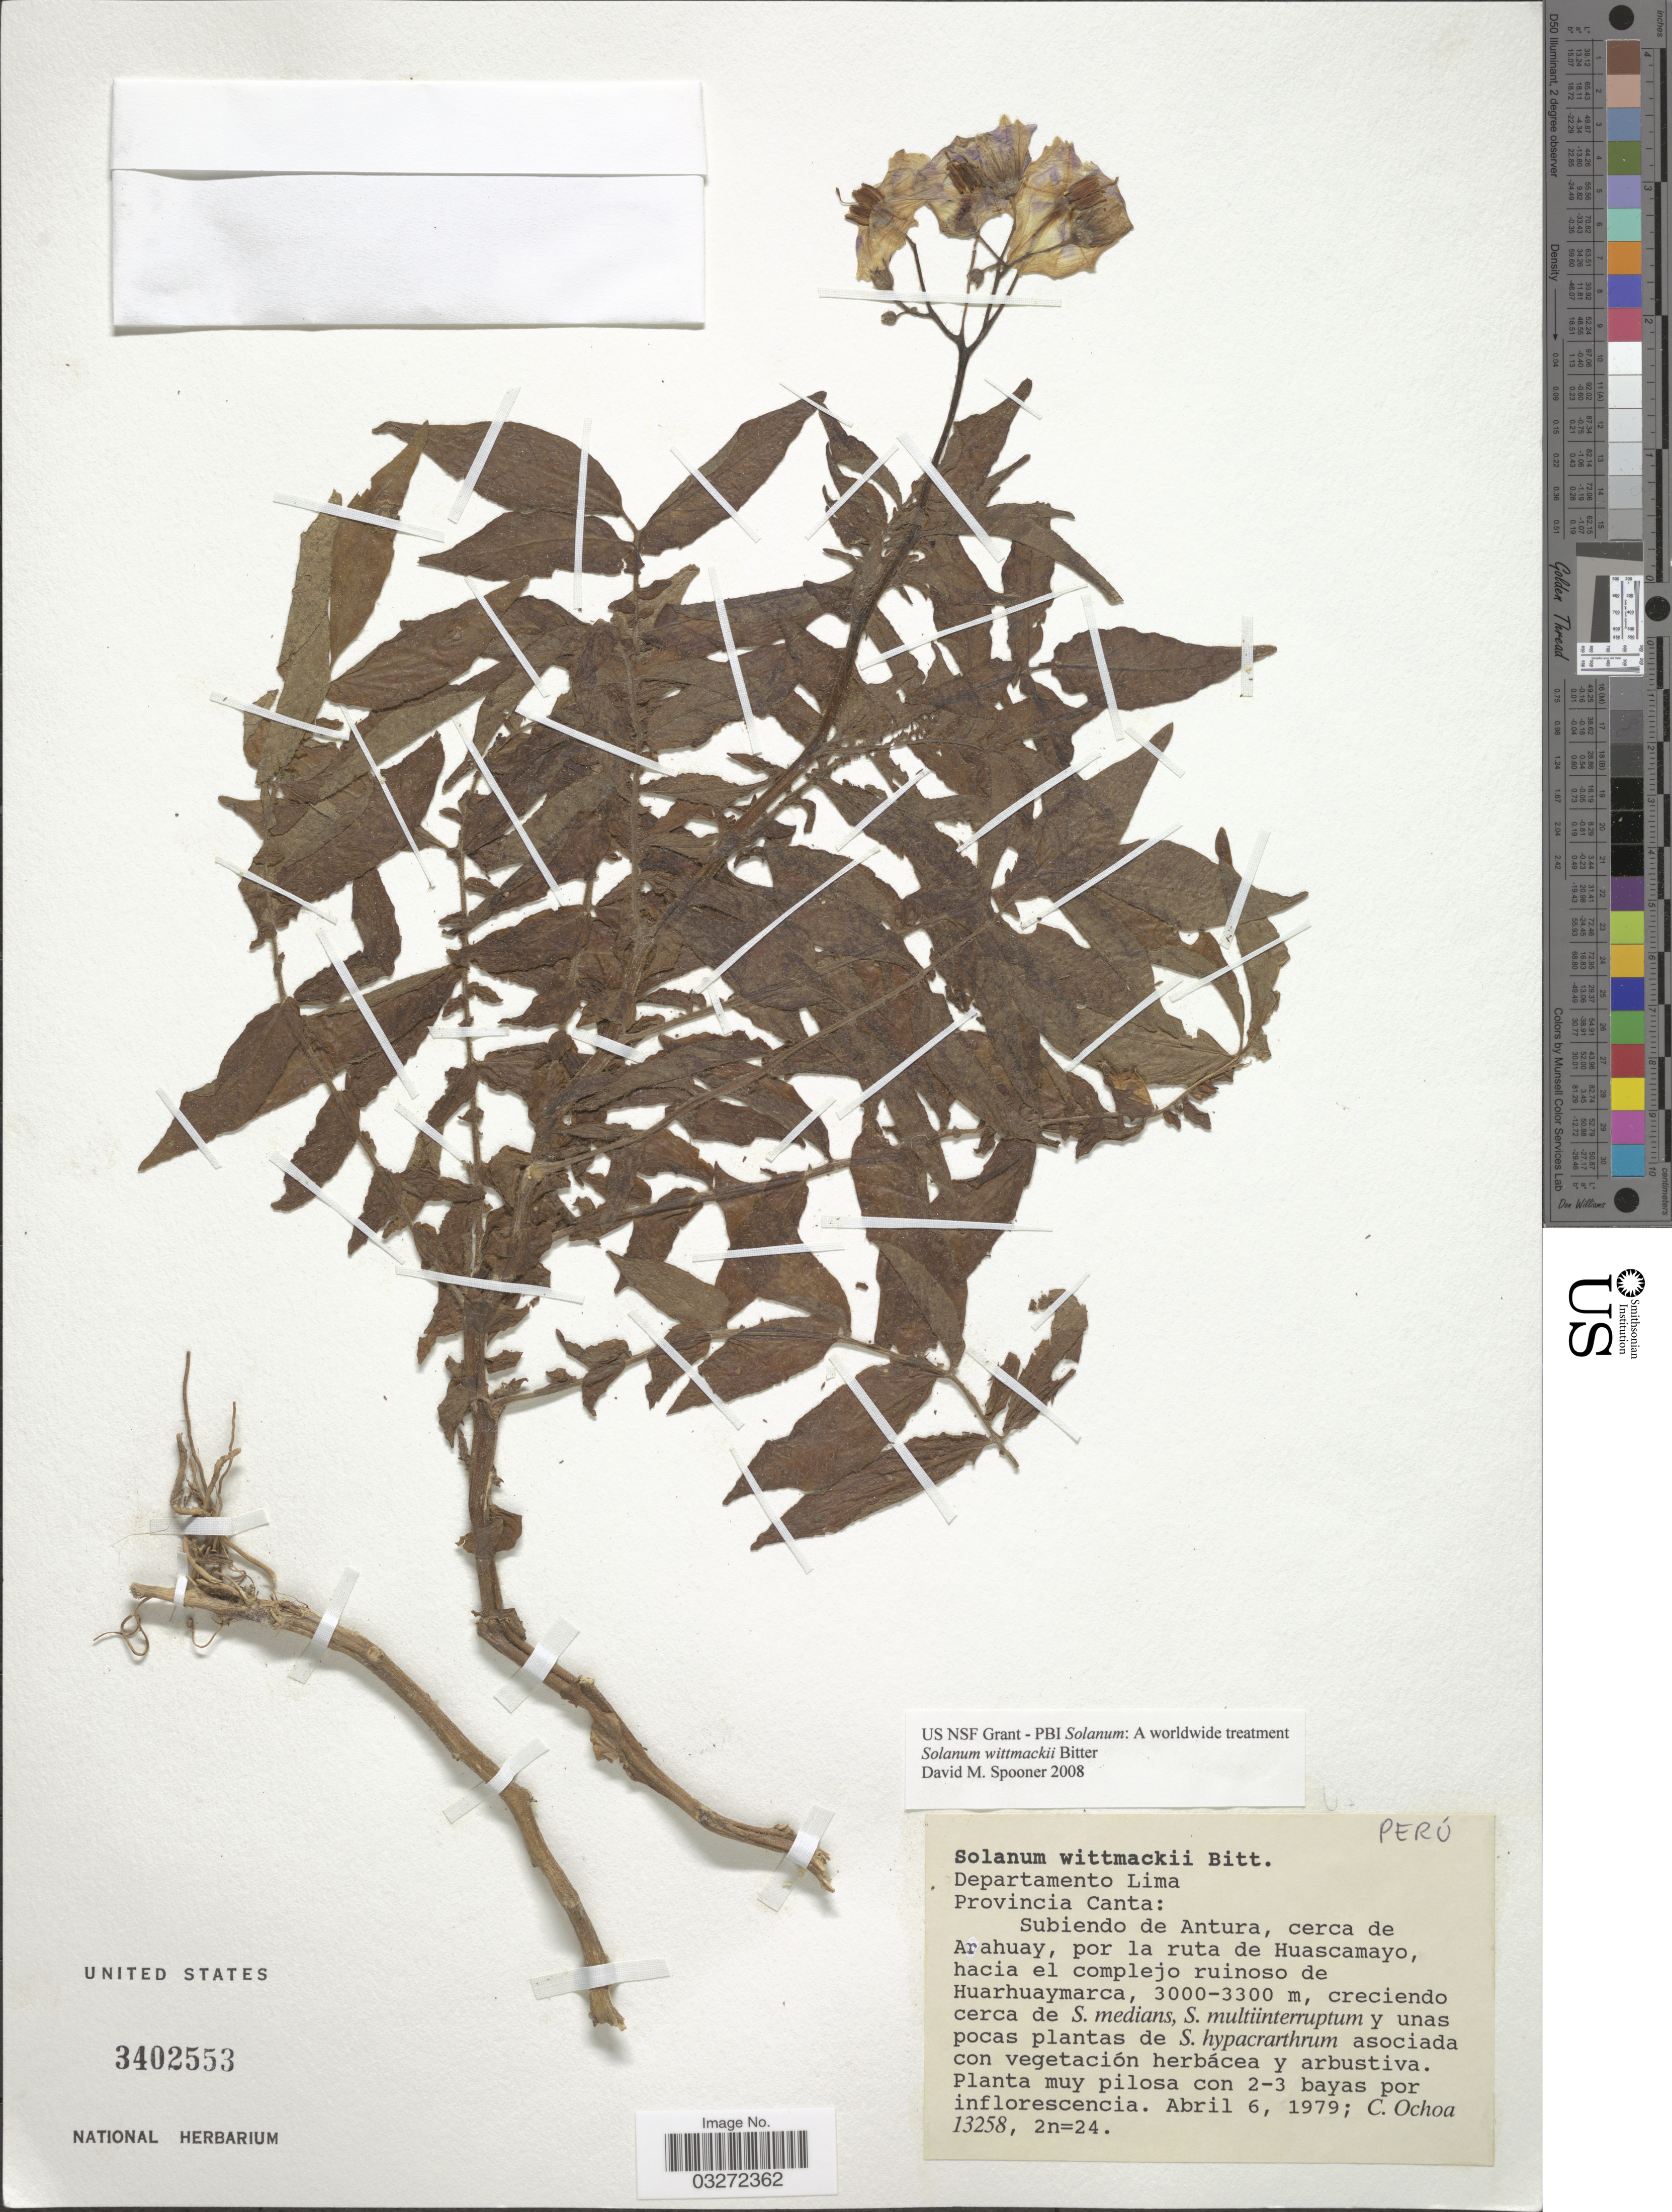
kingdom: Plantae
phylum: Tracheophyta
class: Magnoliopsida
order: Solanales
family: Solanaceae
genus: Solanum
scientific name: Solanum wittmackii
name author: Bitter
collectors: C. Ochoa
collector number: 13258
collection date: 1979-04-06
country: Peru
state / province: Lima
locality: Departamento Lima, Provincia Canta: Subiendo de Antura, cerca de Arahuay, por la ruta de Huascamayo, hacia el complejo ruinoso de Huarhuaymarca.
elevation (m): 3000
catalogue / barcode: US 3402553